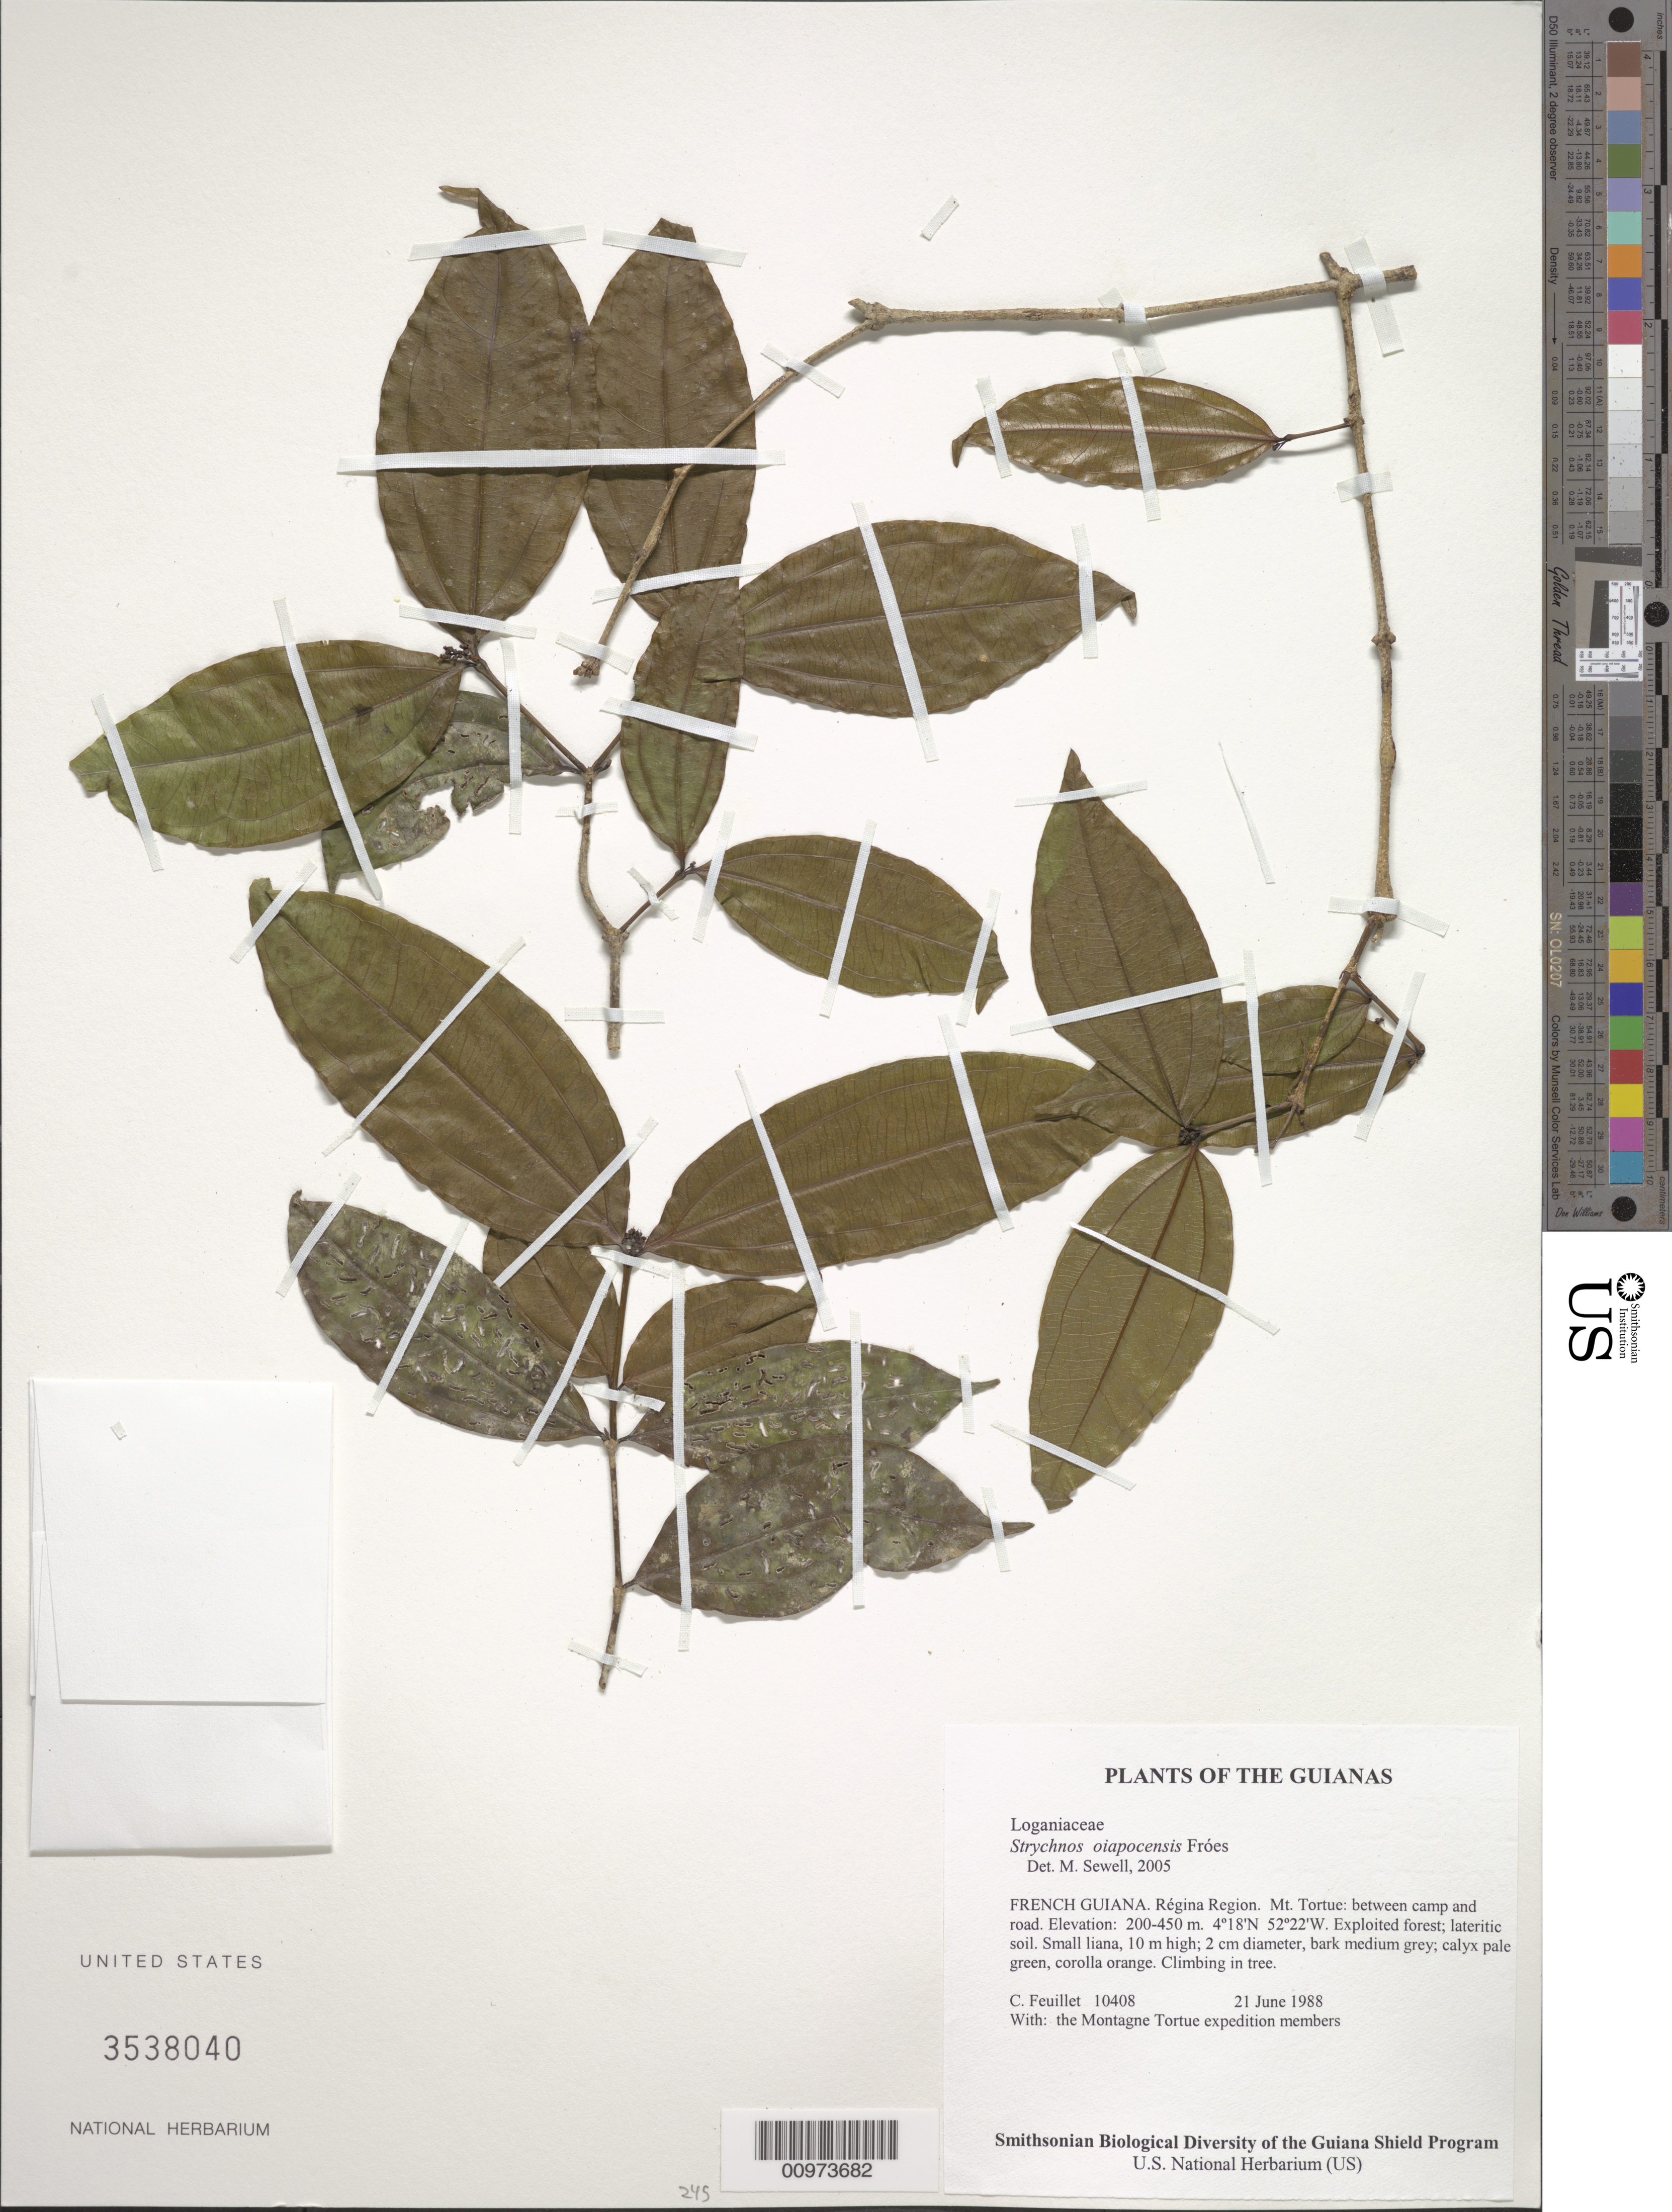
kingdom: Plantae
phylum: Tracheophyta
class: Magnoliopsida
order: Gentianales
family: Loganiaceae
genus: Strychnos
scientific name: Strychnos oiapocensis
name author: Fróes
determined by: Sewell, M.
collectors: C. Feuillet & Montagne Torte Exped. members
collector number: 10408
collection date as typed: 21 June 1988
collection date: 1988-06-21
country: French Guiana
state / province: Cayenne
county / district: Regina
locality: Mt. Tortue: between camp and road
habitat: Exploited forest; lateritic soil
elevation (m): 200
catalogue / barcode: US 3538040